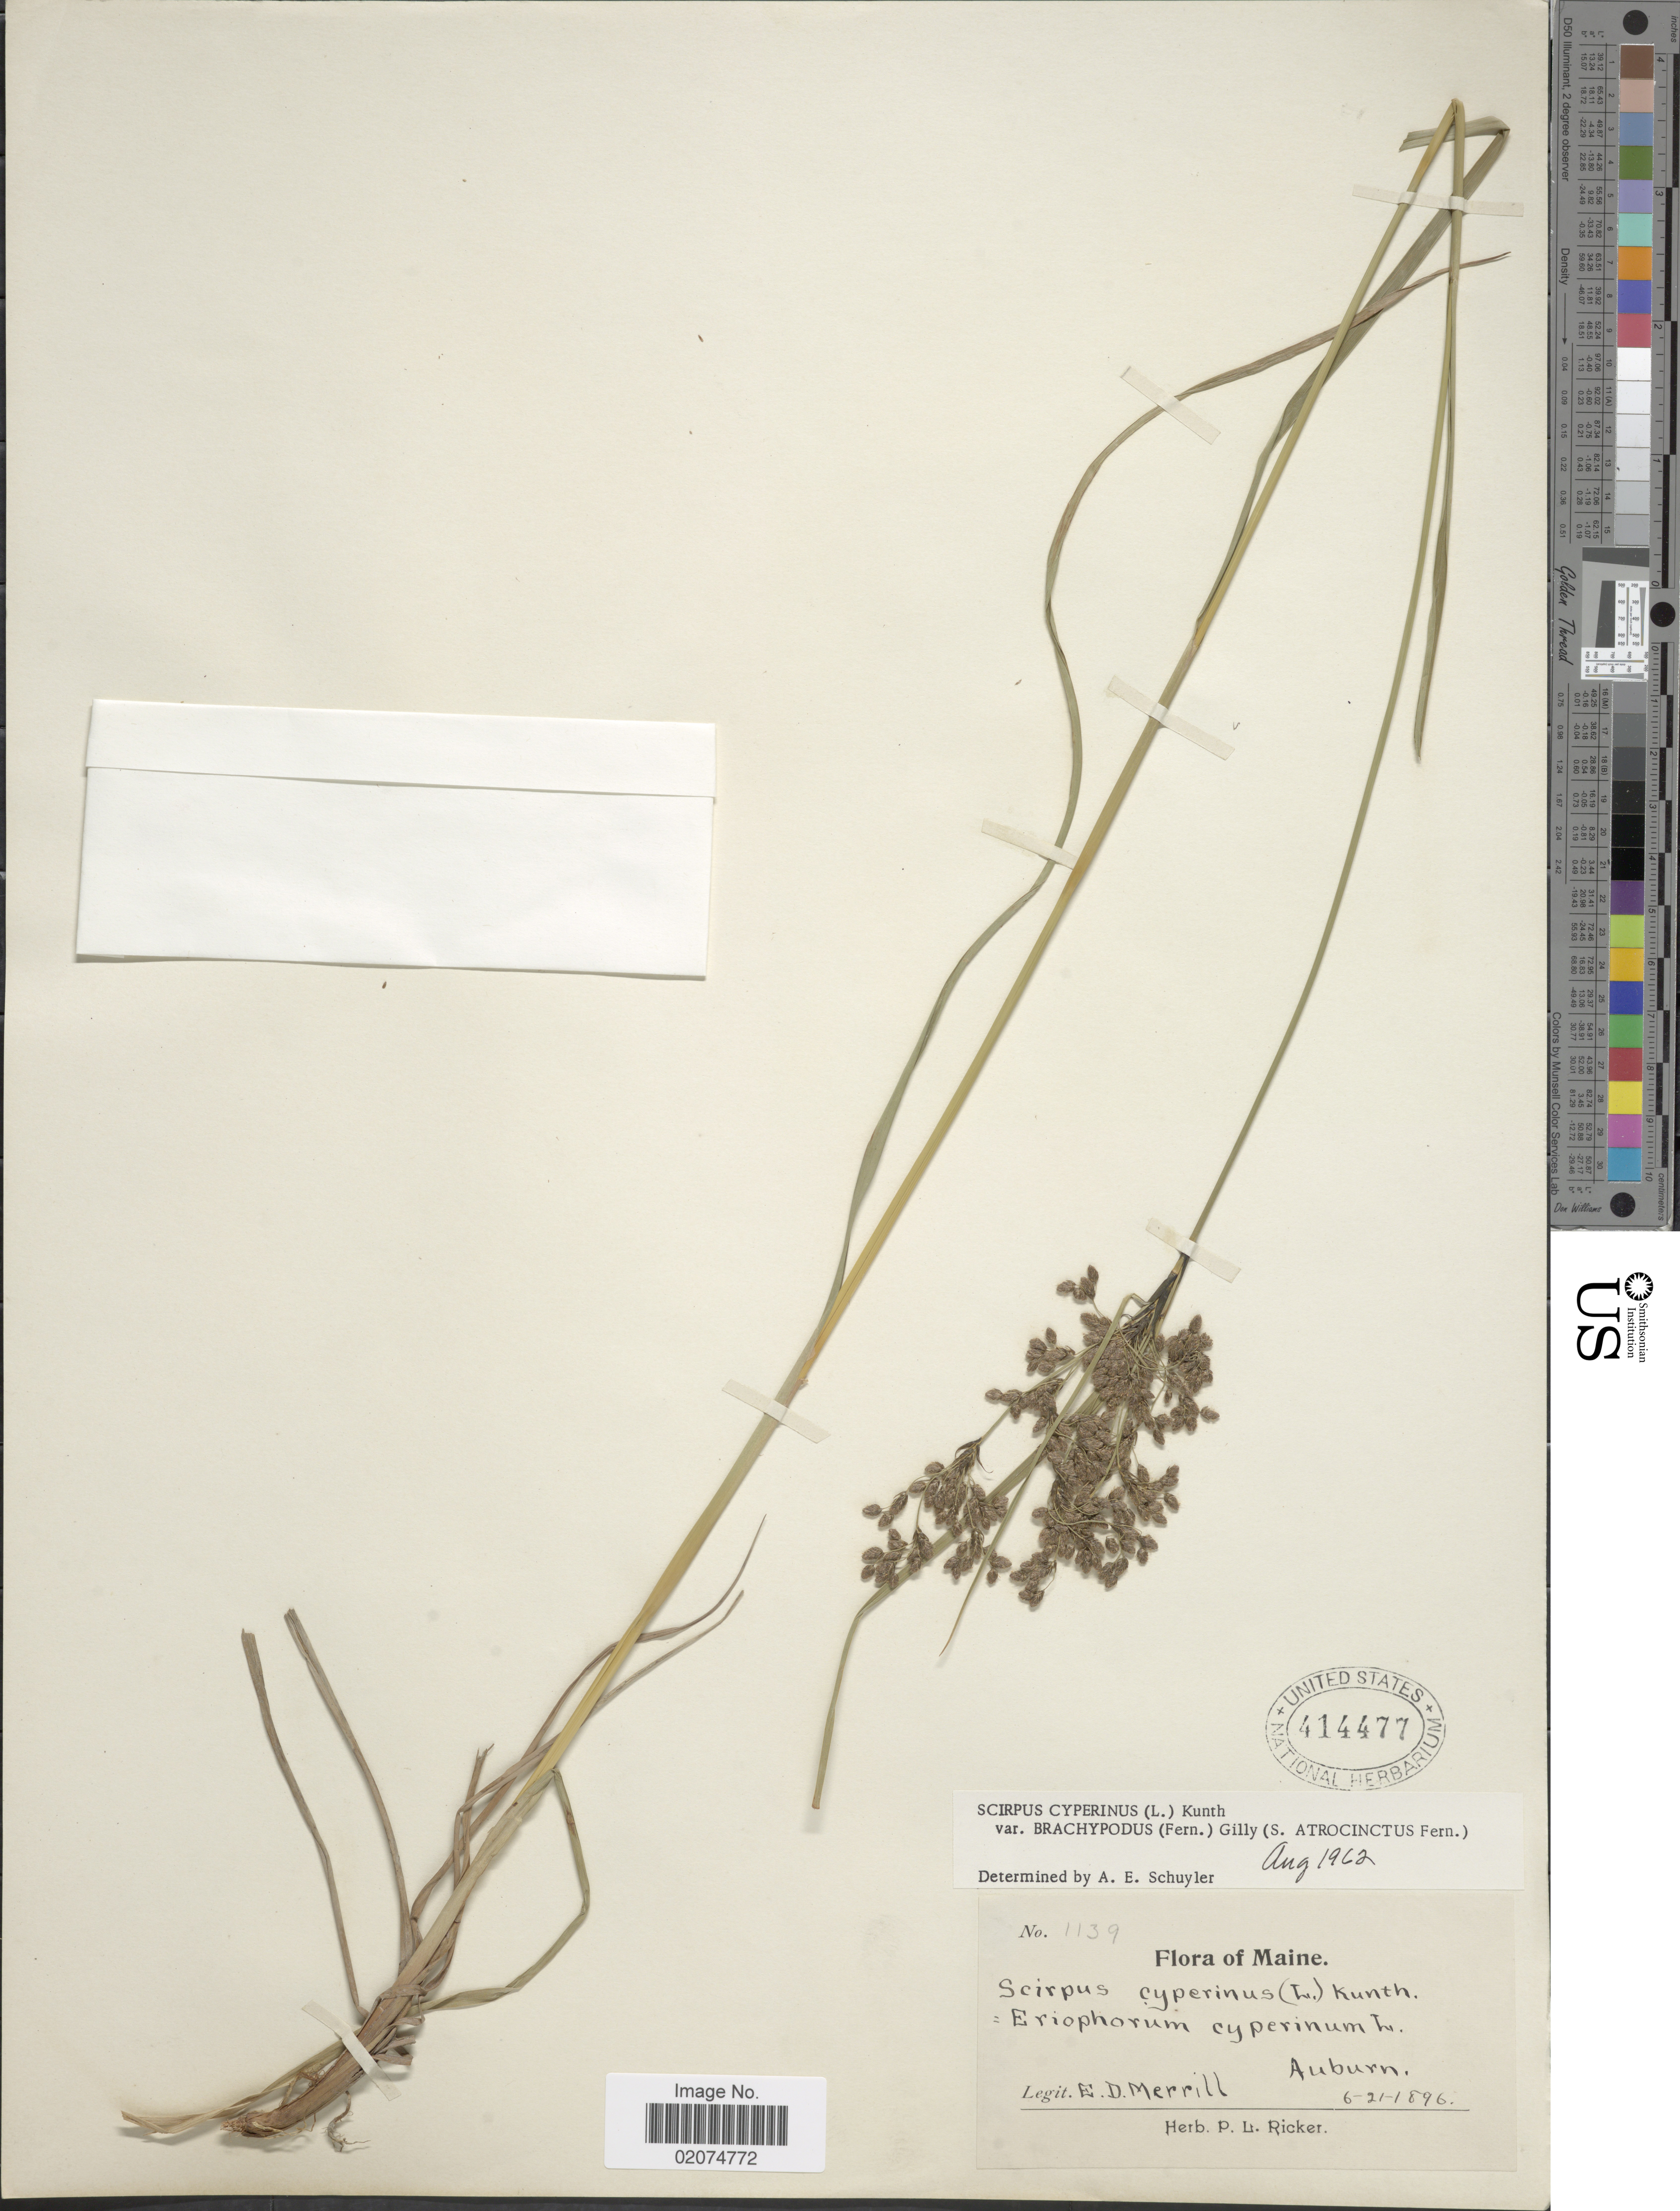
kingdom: Plantae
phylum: Tracheophyta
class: Liliopsida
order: Poales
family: Cyperaceae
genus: Scirpus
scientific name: Scirpus atrocinctus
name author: Fernald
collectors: E. D. Merrill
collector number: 1139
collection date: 1896-06-21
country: United States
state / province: Maine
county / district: Androscoggin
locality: Auburn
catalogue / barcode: US 414477